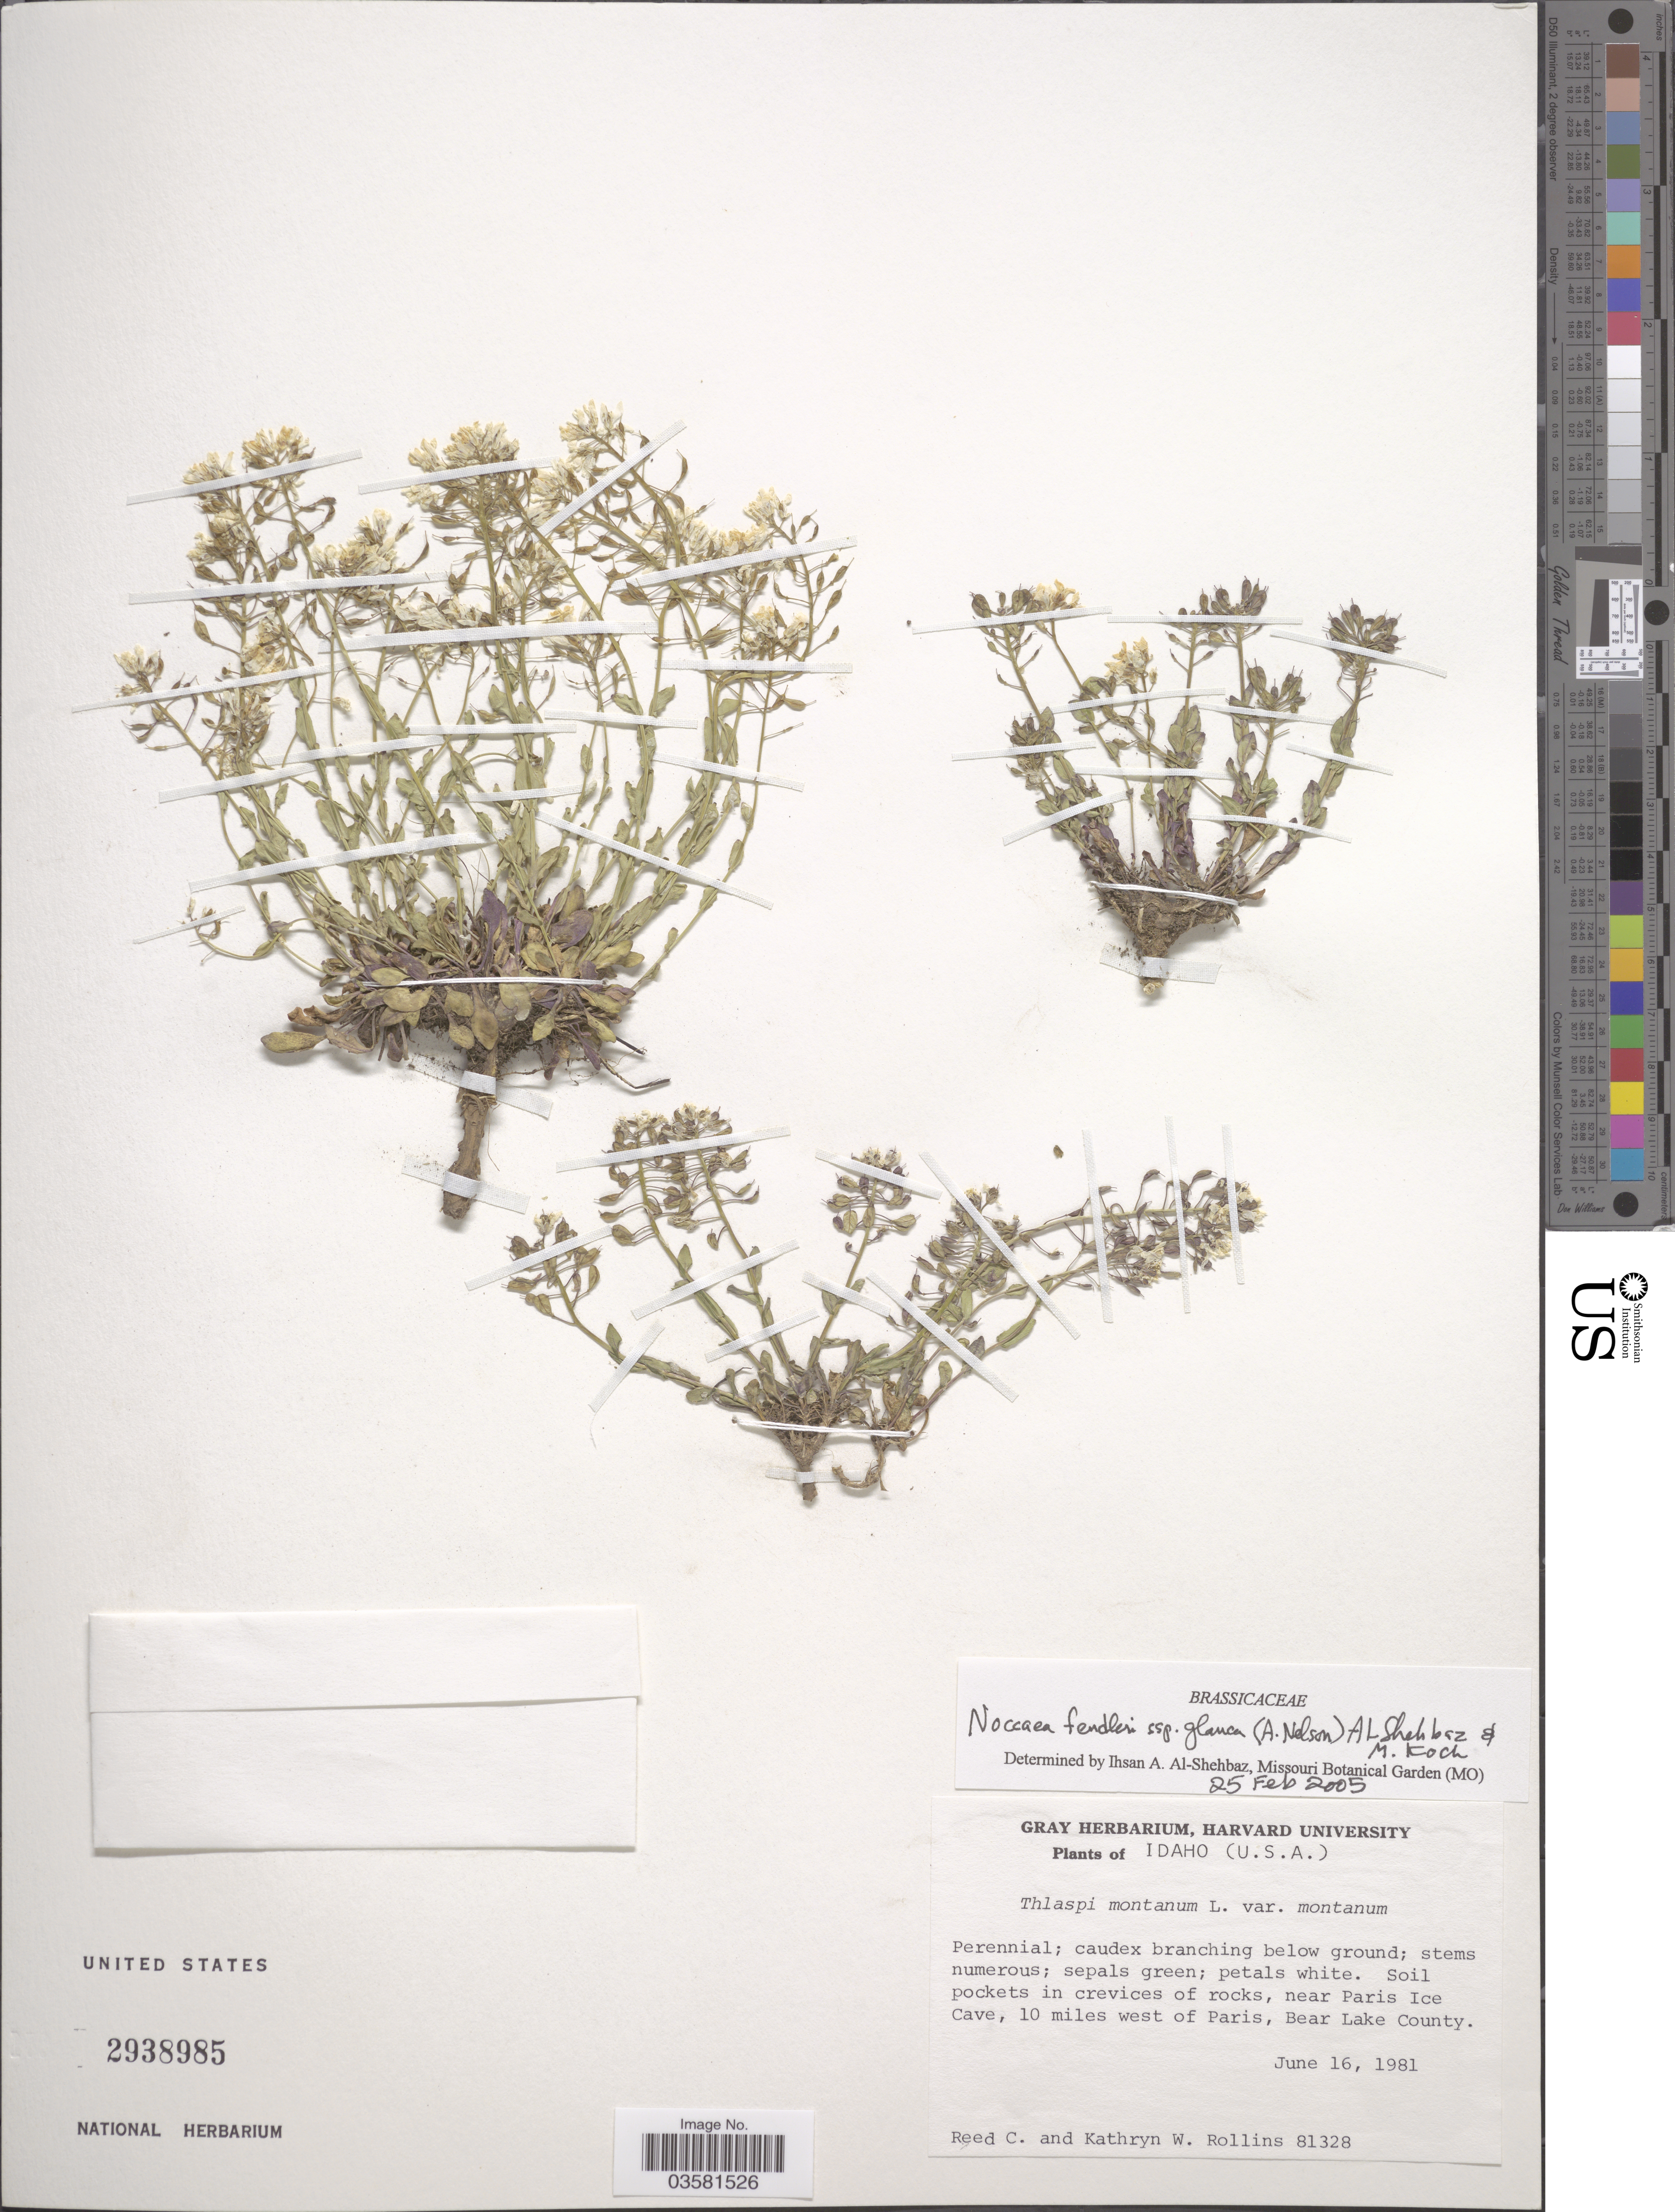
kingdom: Plantae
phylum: Tracheophyta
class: Magnoliopsida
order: Brassicales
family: Brassicaceae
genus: Thlaspi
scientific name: Thlaspi fendleri var. glaucum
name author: (A. Nelson) C.L. Hitchc.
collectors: R. C. Rollins & K. W. Rollins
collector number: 81328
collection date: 1981-06-16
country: United States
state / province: Idaho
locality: Near Paris Ice Cave, 10 miles west of Paris, Bear Lake County.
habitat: soil pockets in crevices of rocks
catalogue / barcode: US 2938985